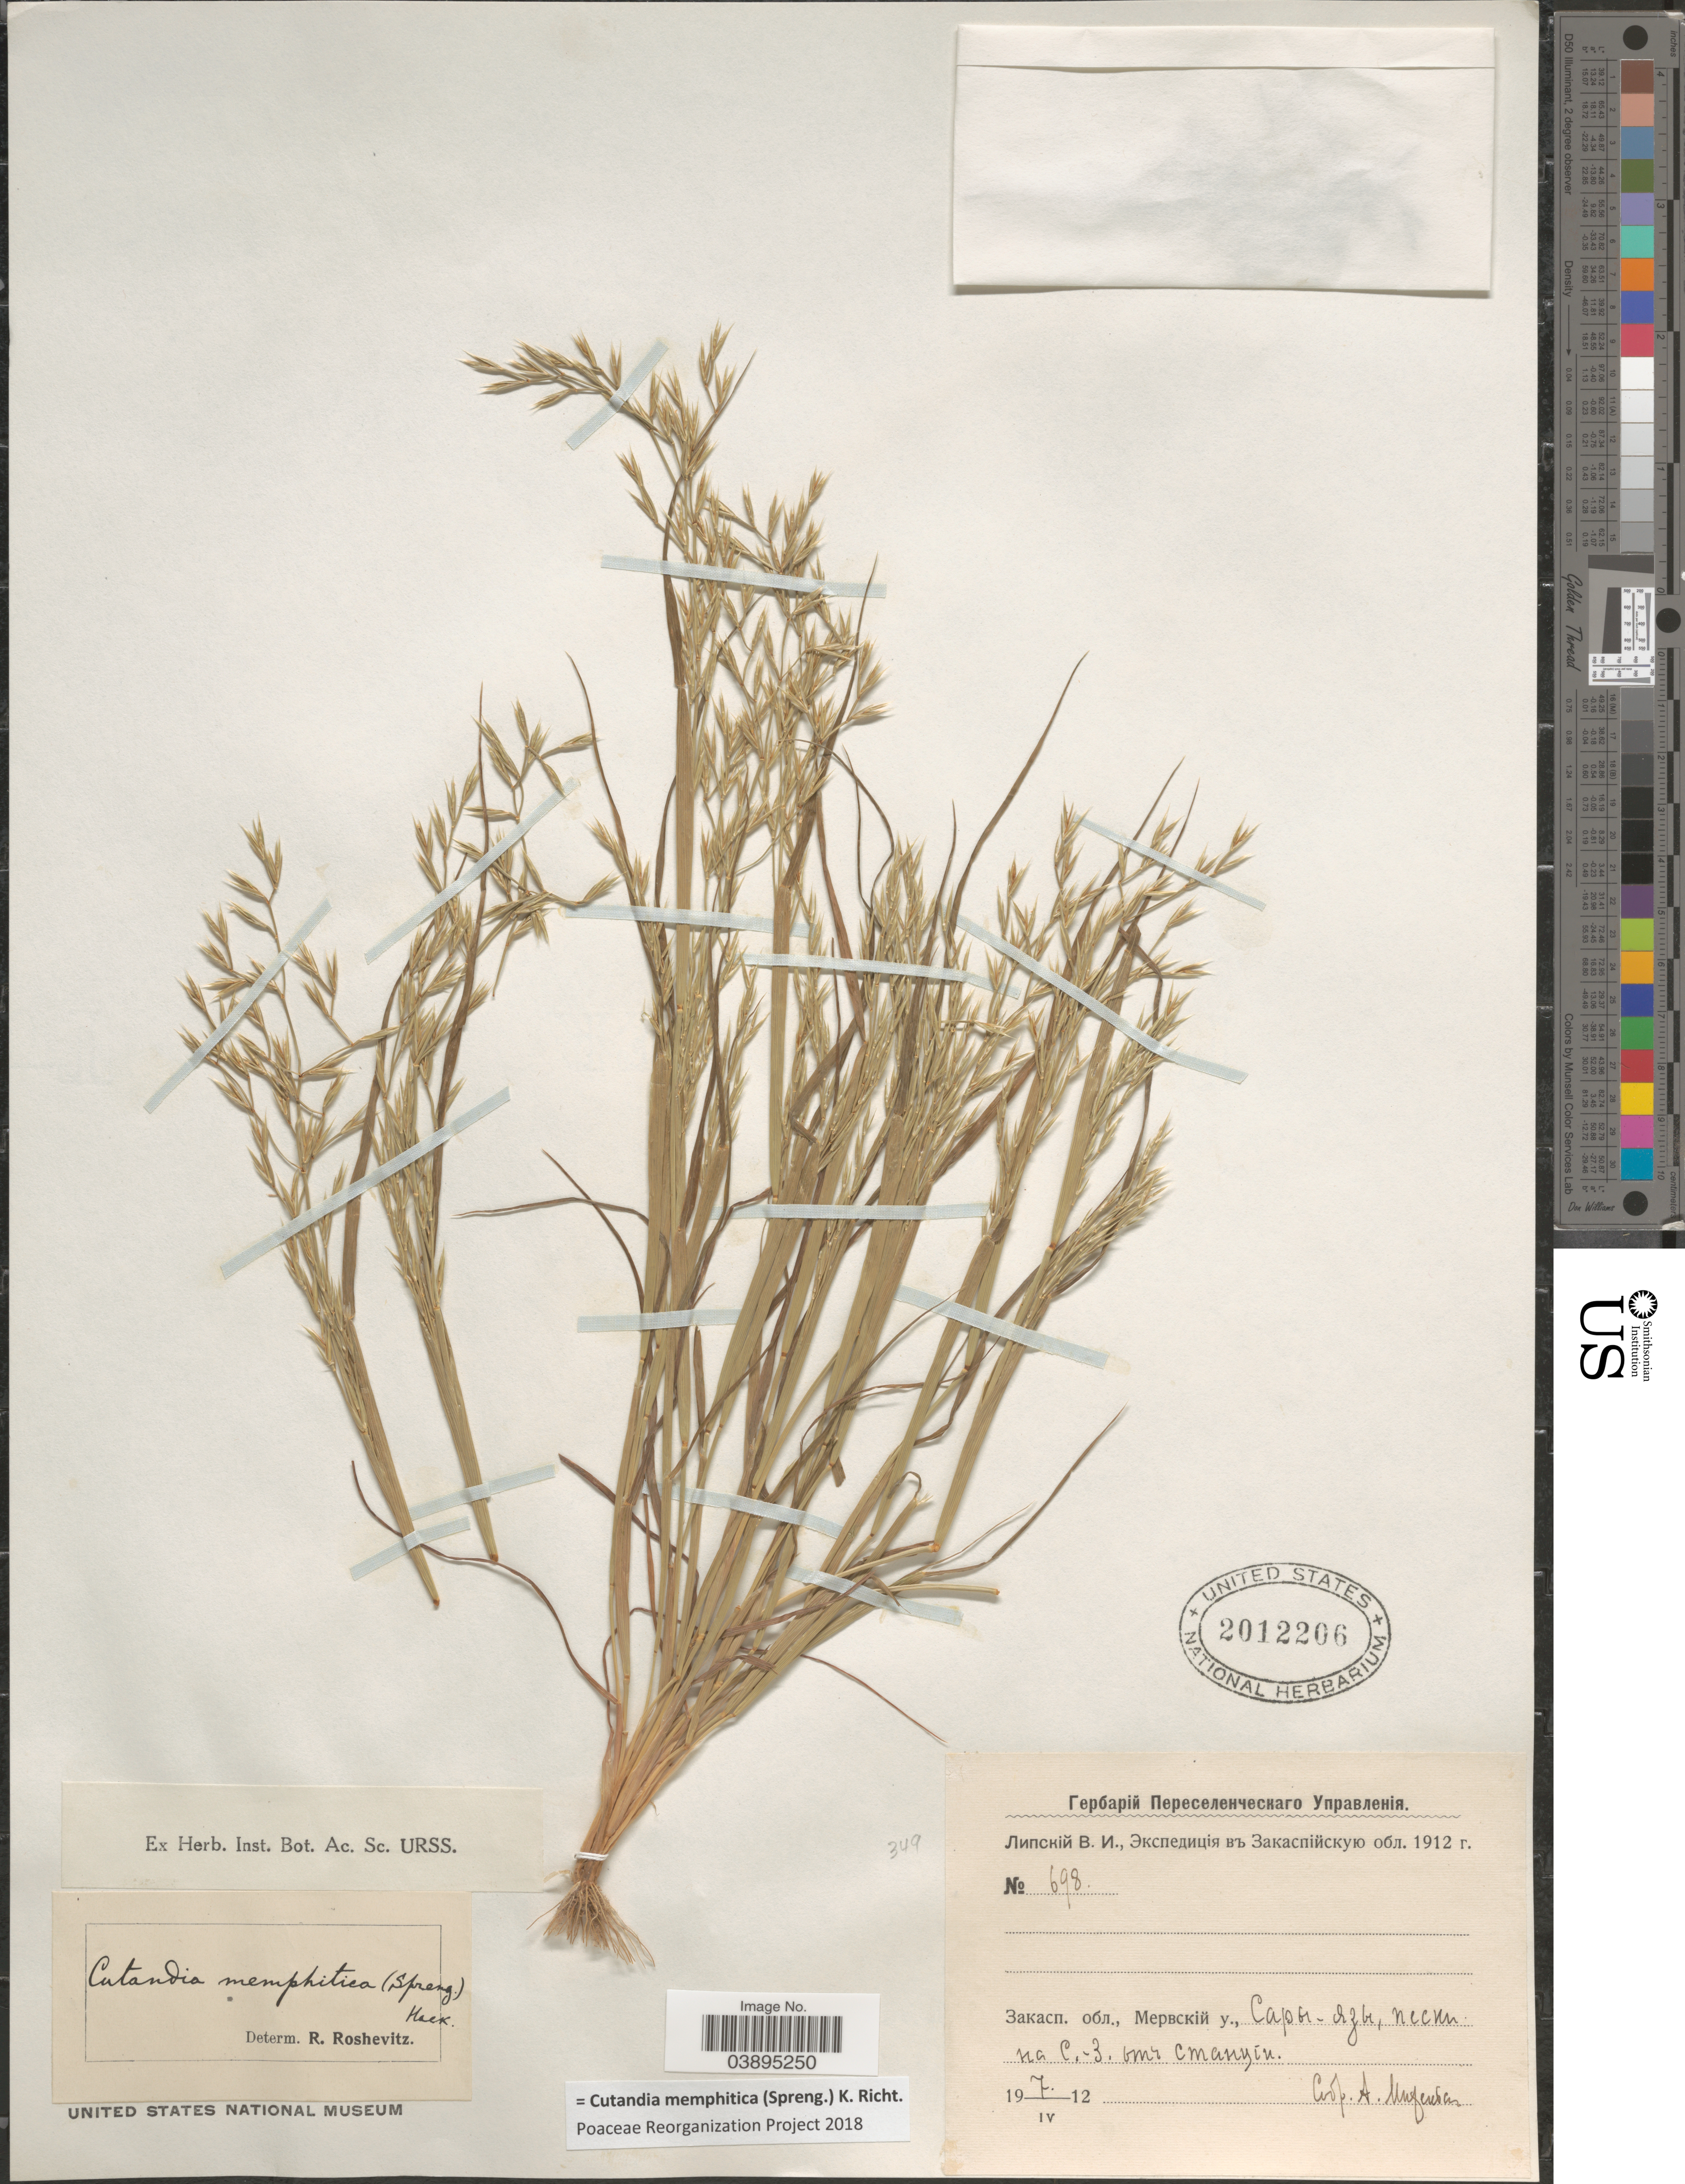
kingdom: Plantae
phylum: Tracheophyta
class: Liliopsida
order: Poales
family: Poaceae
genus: Cutandia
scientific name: Cutandia memphitica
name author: (Spreng.) K. Richt.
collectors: A. Mikhelson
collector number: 698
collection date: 1912-04-07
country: Turkmenistan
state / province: Mary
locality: NW of Saryýazy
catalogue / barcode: US 2012206